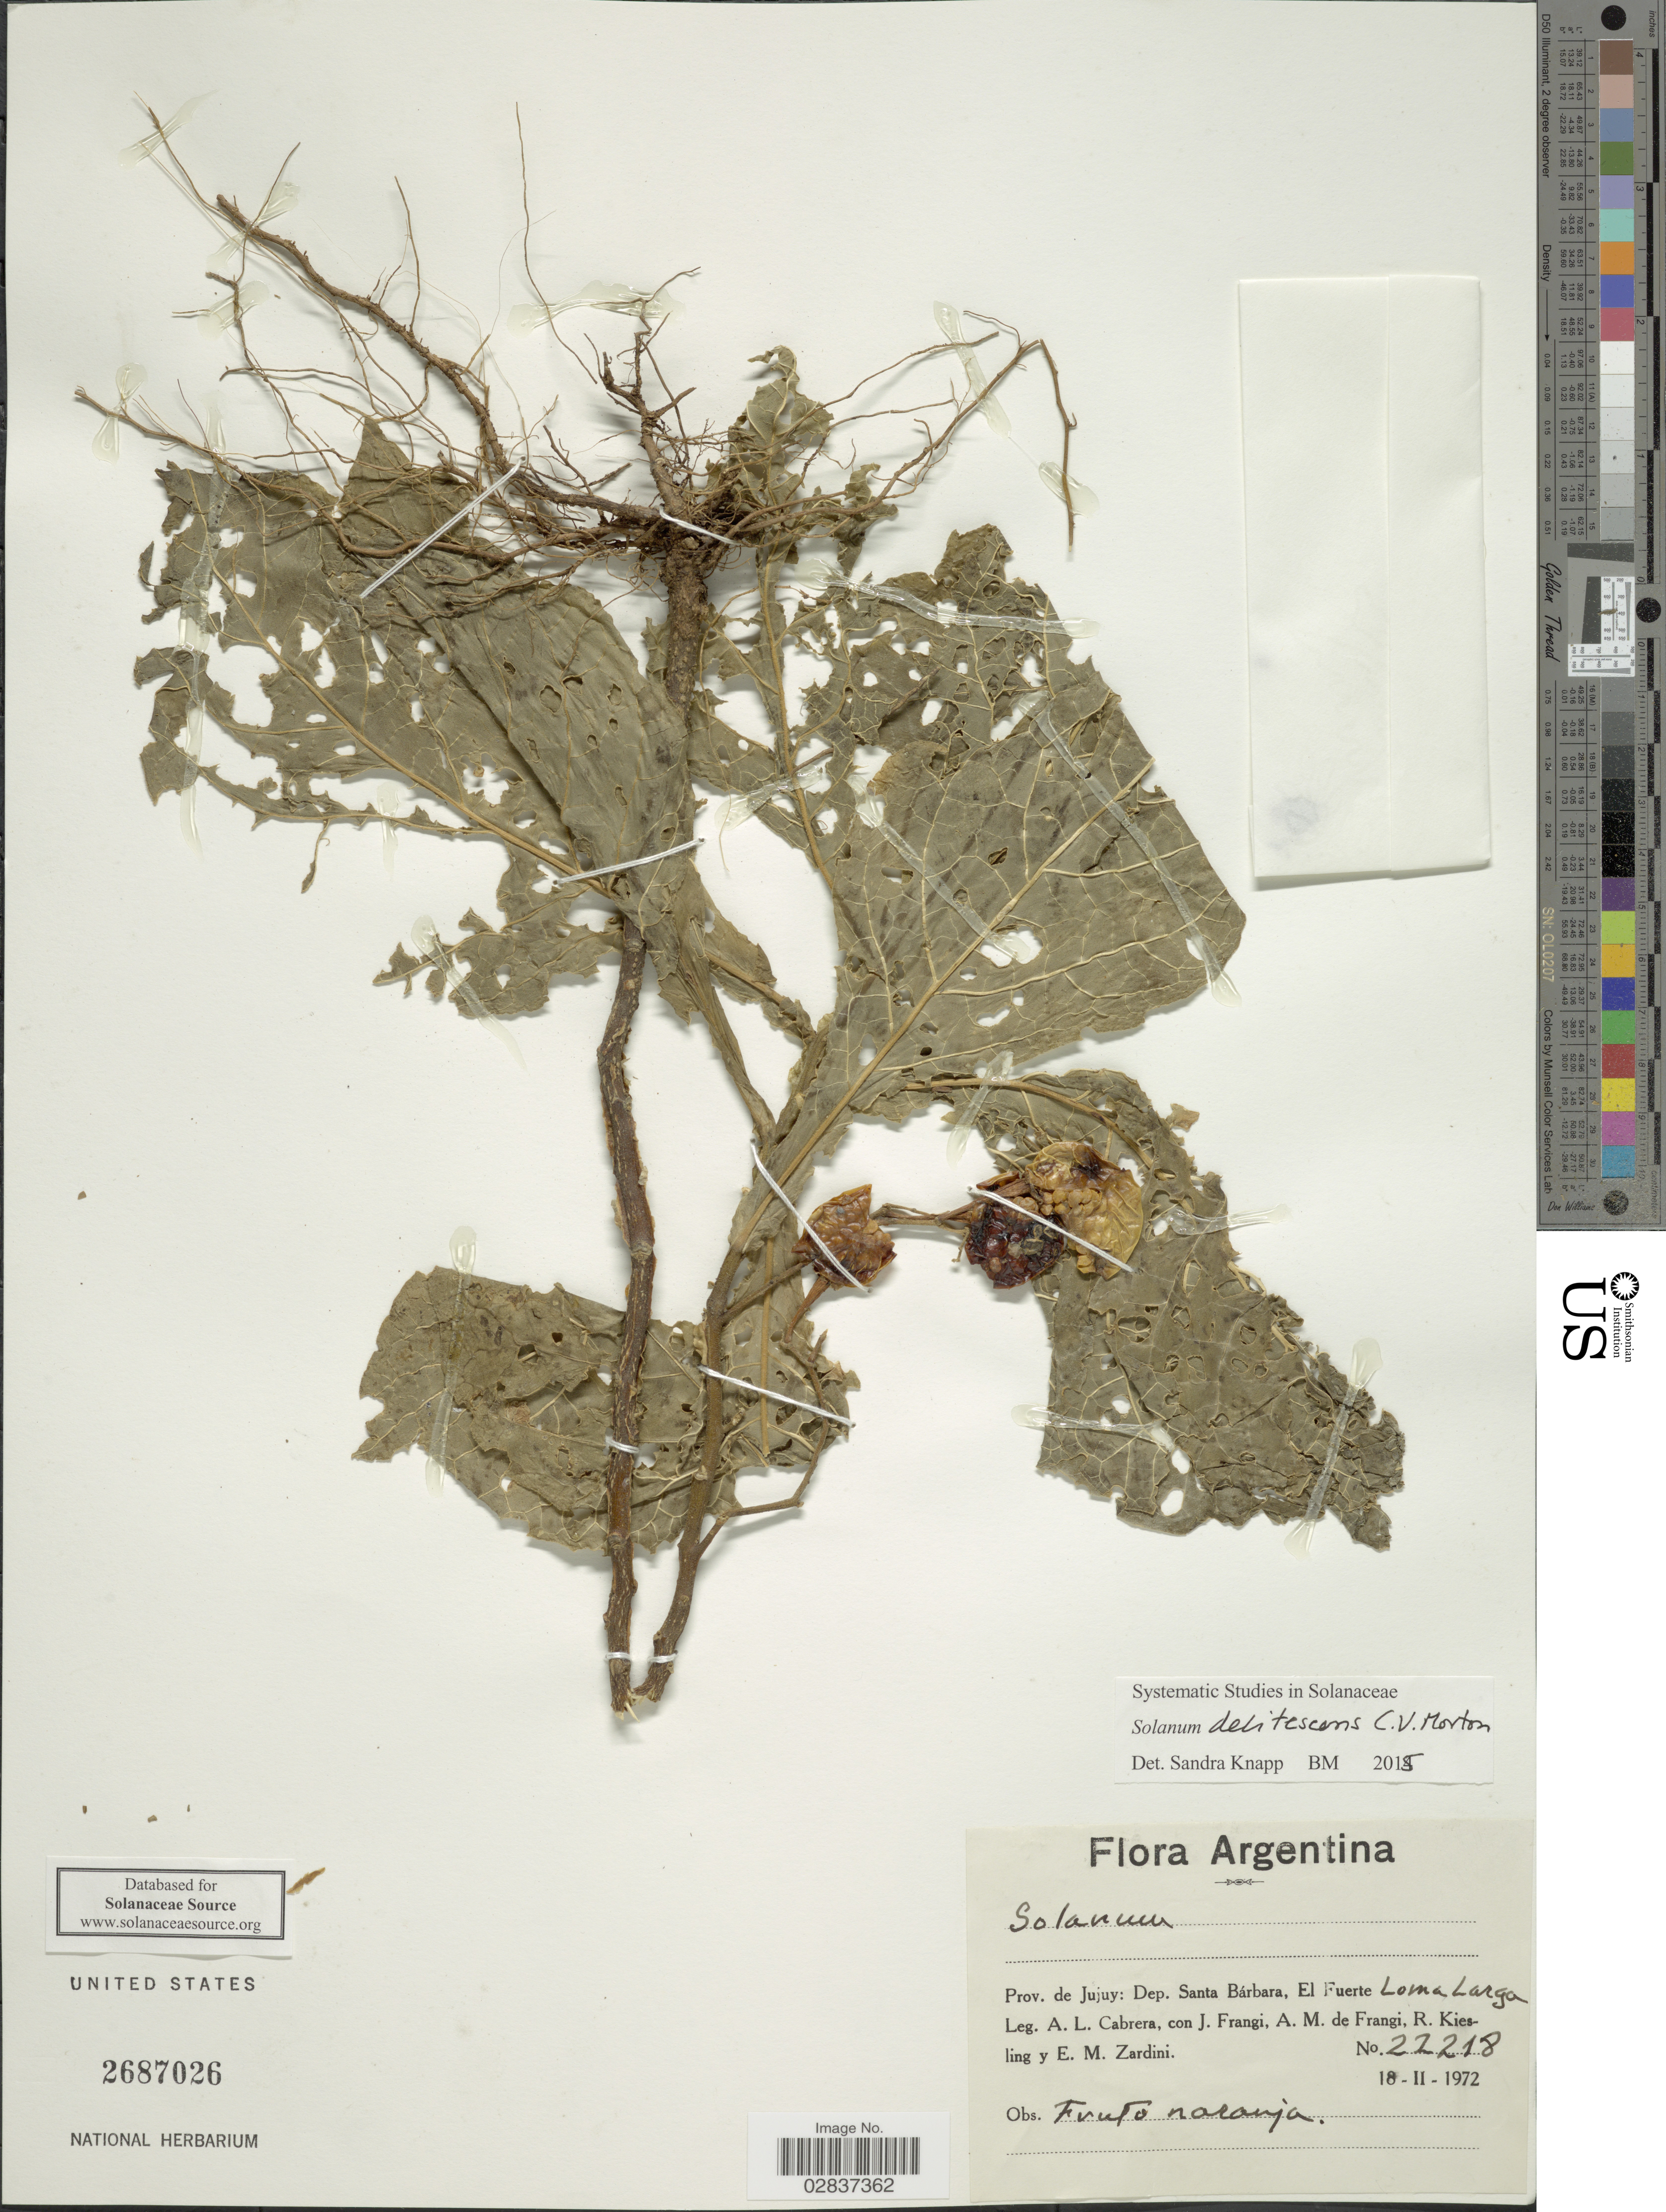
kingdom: Plantae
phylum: Tracheophyta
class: Magnoliopsida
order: Solanales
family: Solanaceae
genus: Solanum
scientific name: Solanum delitescens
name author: C.V. Morton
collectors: A. L. Cabrera, J. Frangi, A. Frangi, R. Kiesling & E. M. Zardini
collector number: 22218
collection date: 1972-02-18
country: Argentina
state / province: Jujuy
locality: Prov. de Jujuy: Dep. Santa Bárbara, El Fuerte Loma Largo.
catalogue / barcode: US 2687026